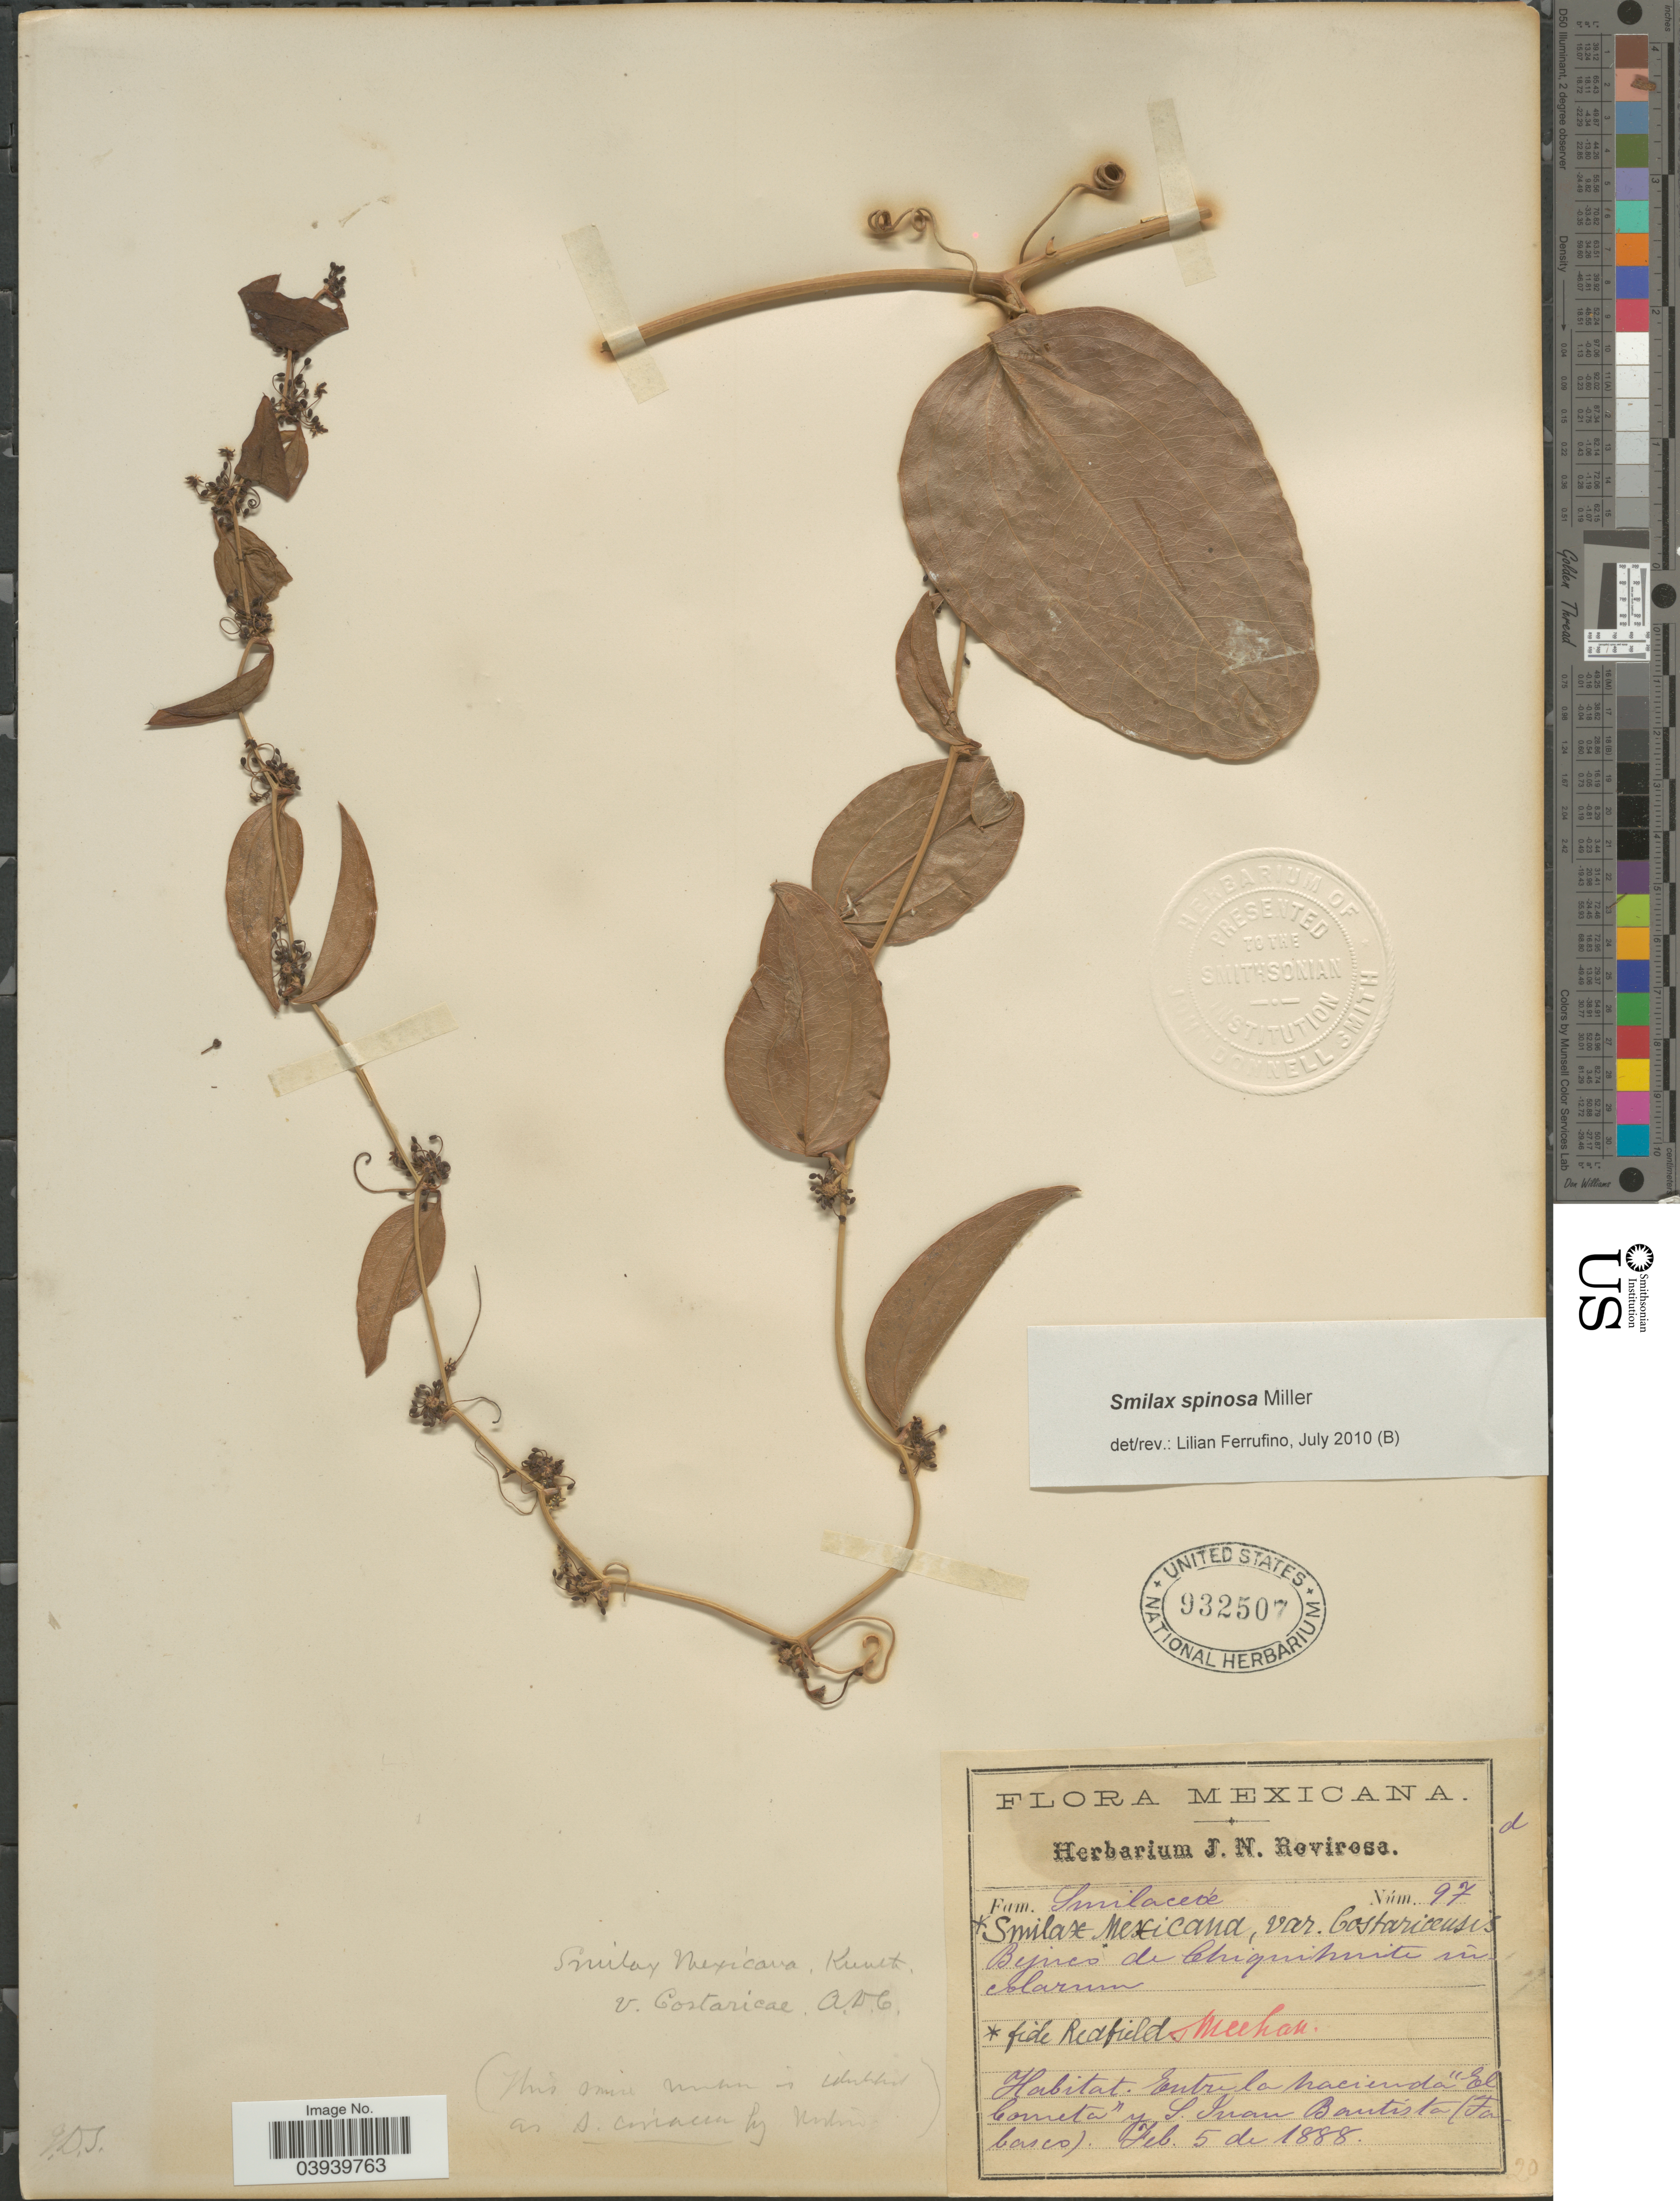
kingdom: Plantae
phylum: Tracheophyta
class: Liliopsida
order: Liliales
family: Smilacaceae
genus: Smilax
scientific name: Smilax spinosa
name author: Mill.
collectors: ex herb. J. N. Rovirosa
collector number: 97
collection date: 1888-02-05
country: Mexico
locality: Entre la hacienda "El Cometa" y S. Juan Bautista (Tabasco).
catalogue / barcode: US 932507